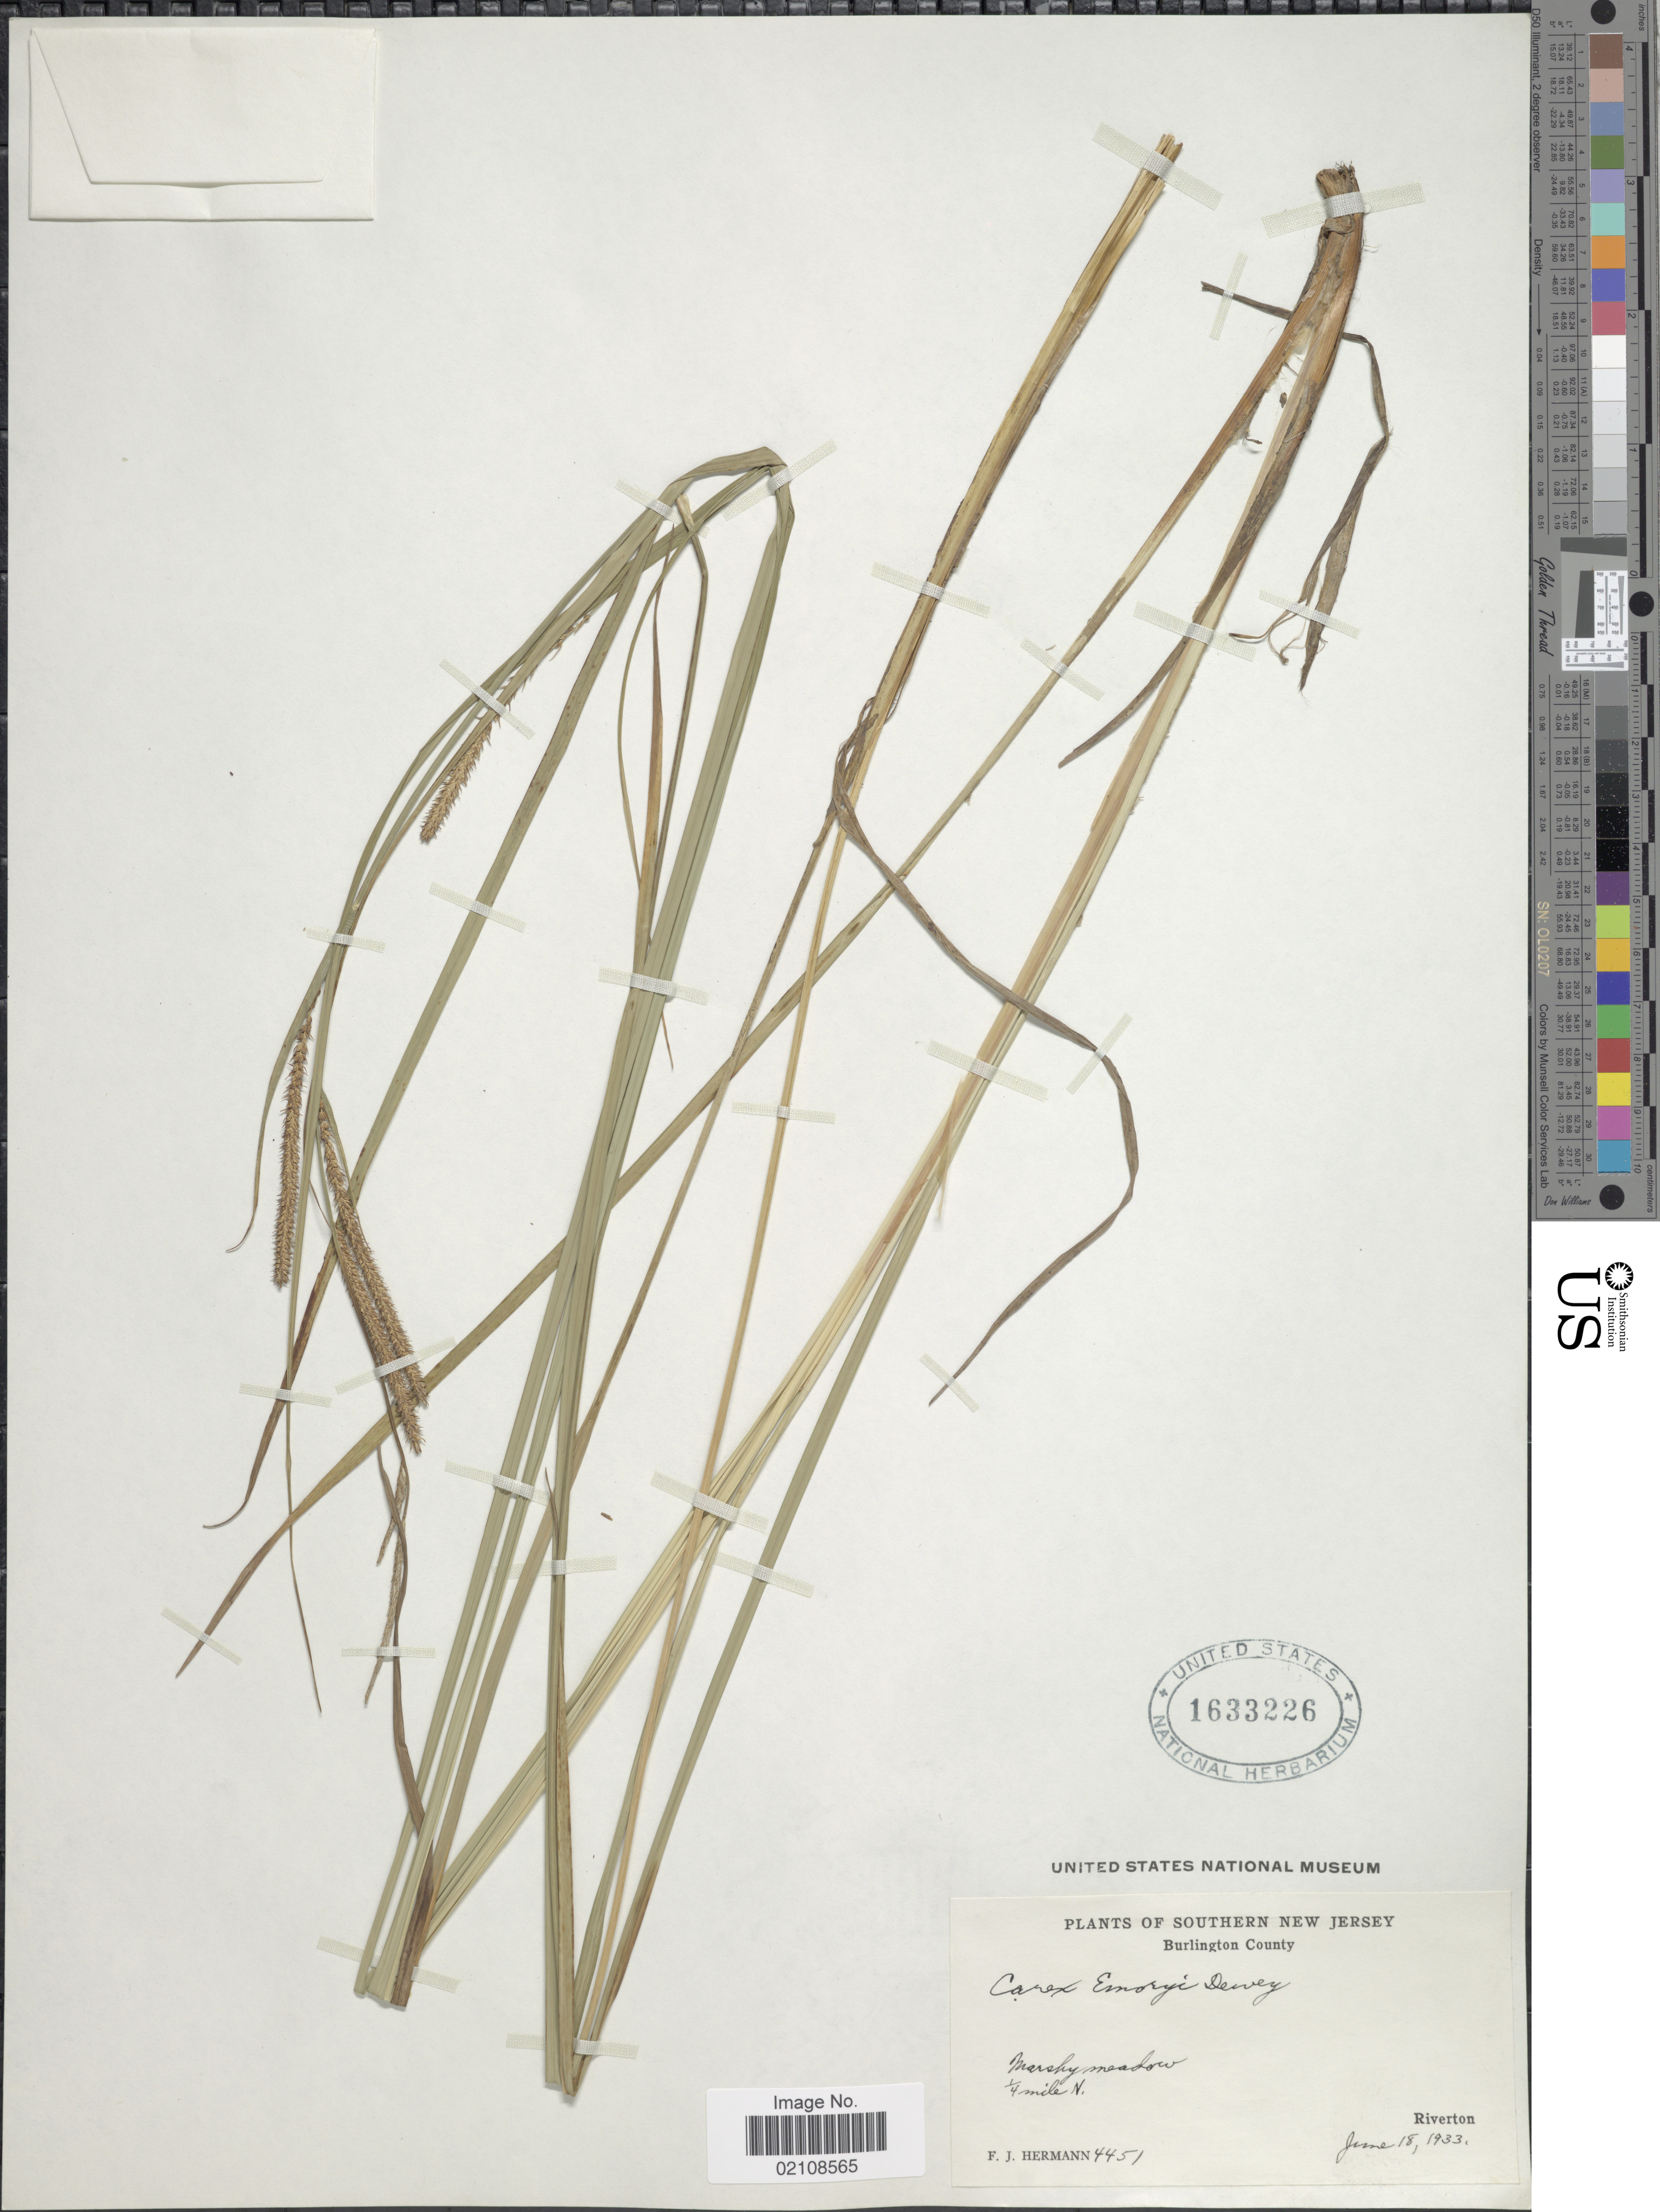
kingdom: Plantae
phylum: Tracheophyta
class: Liliopsida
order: Poales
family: Cyperaceae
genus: Carex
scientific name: Carex emoryi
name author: Dewey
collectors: F. J. Hermann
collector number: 4451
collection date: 1933-06-18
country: United States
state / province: New Jersey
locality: Southern New Jersey, Burlington County. Marshy meadow, ¼ mile N. Riverton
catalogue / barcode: US 1633226